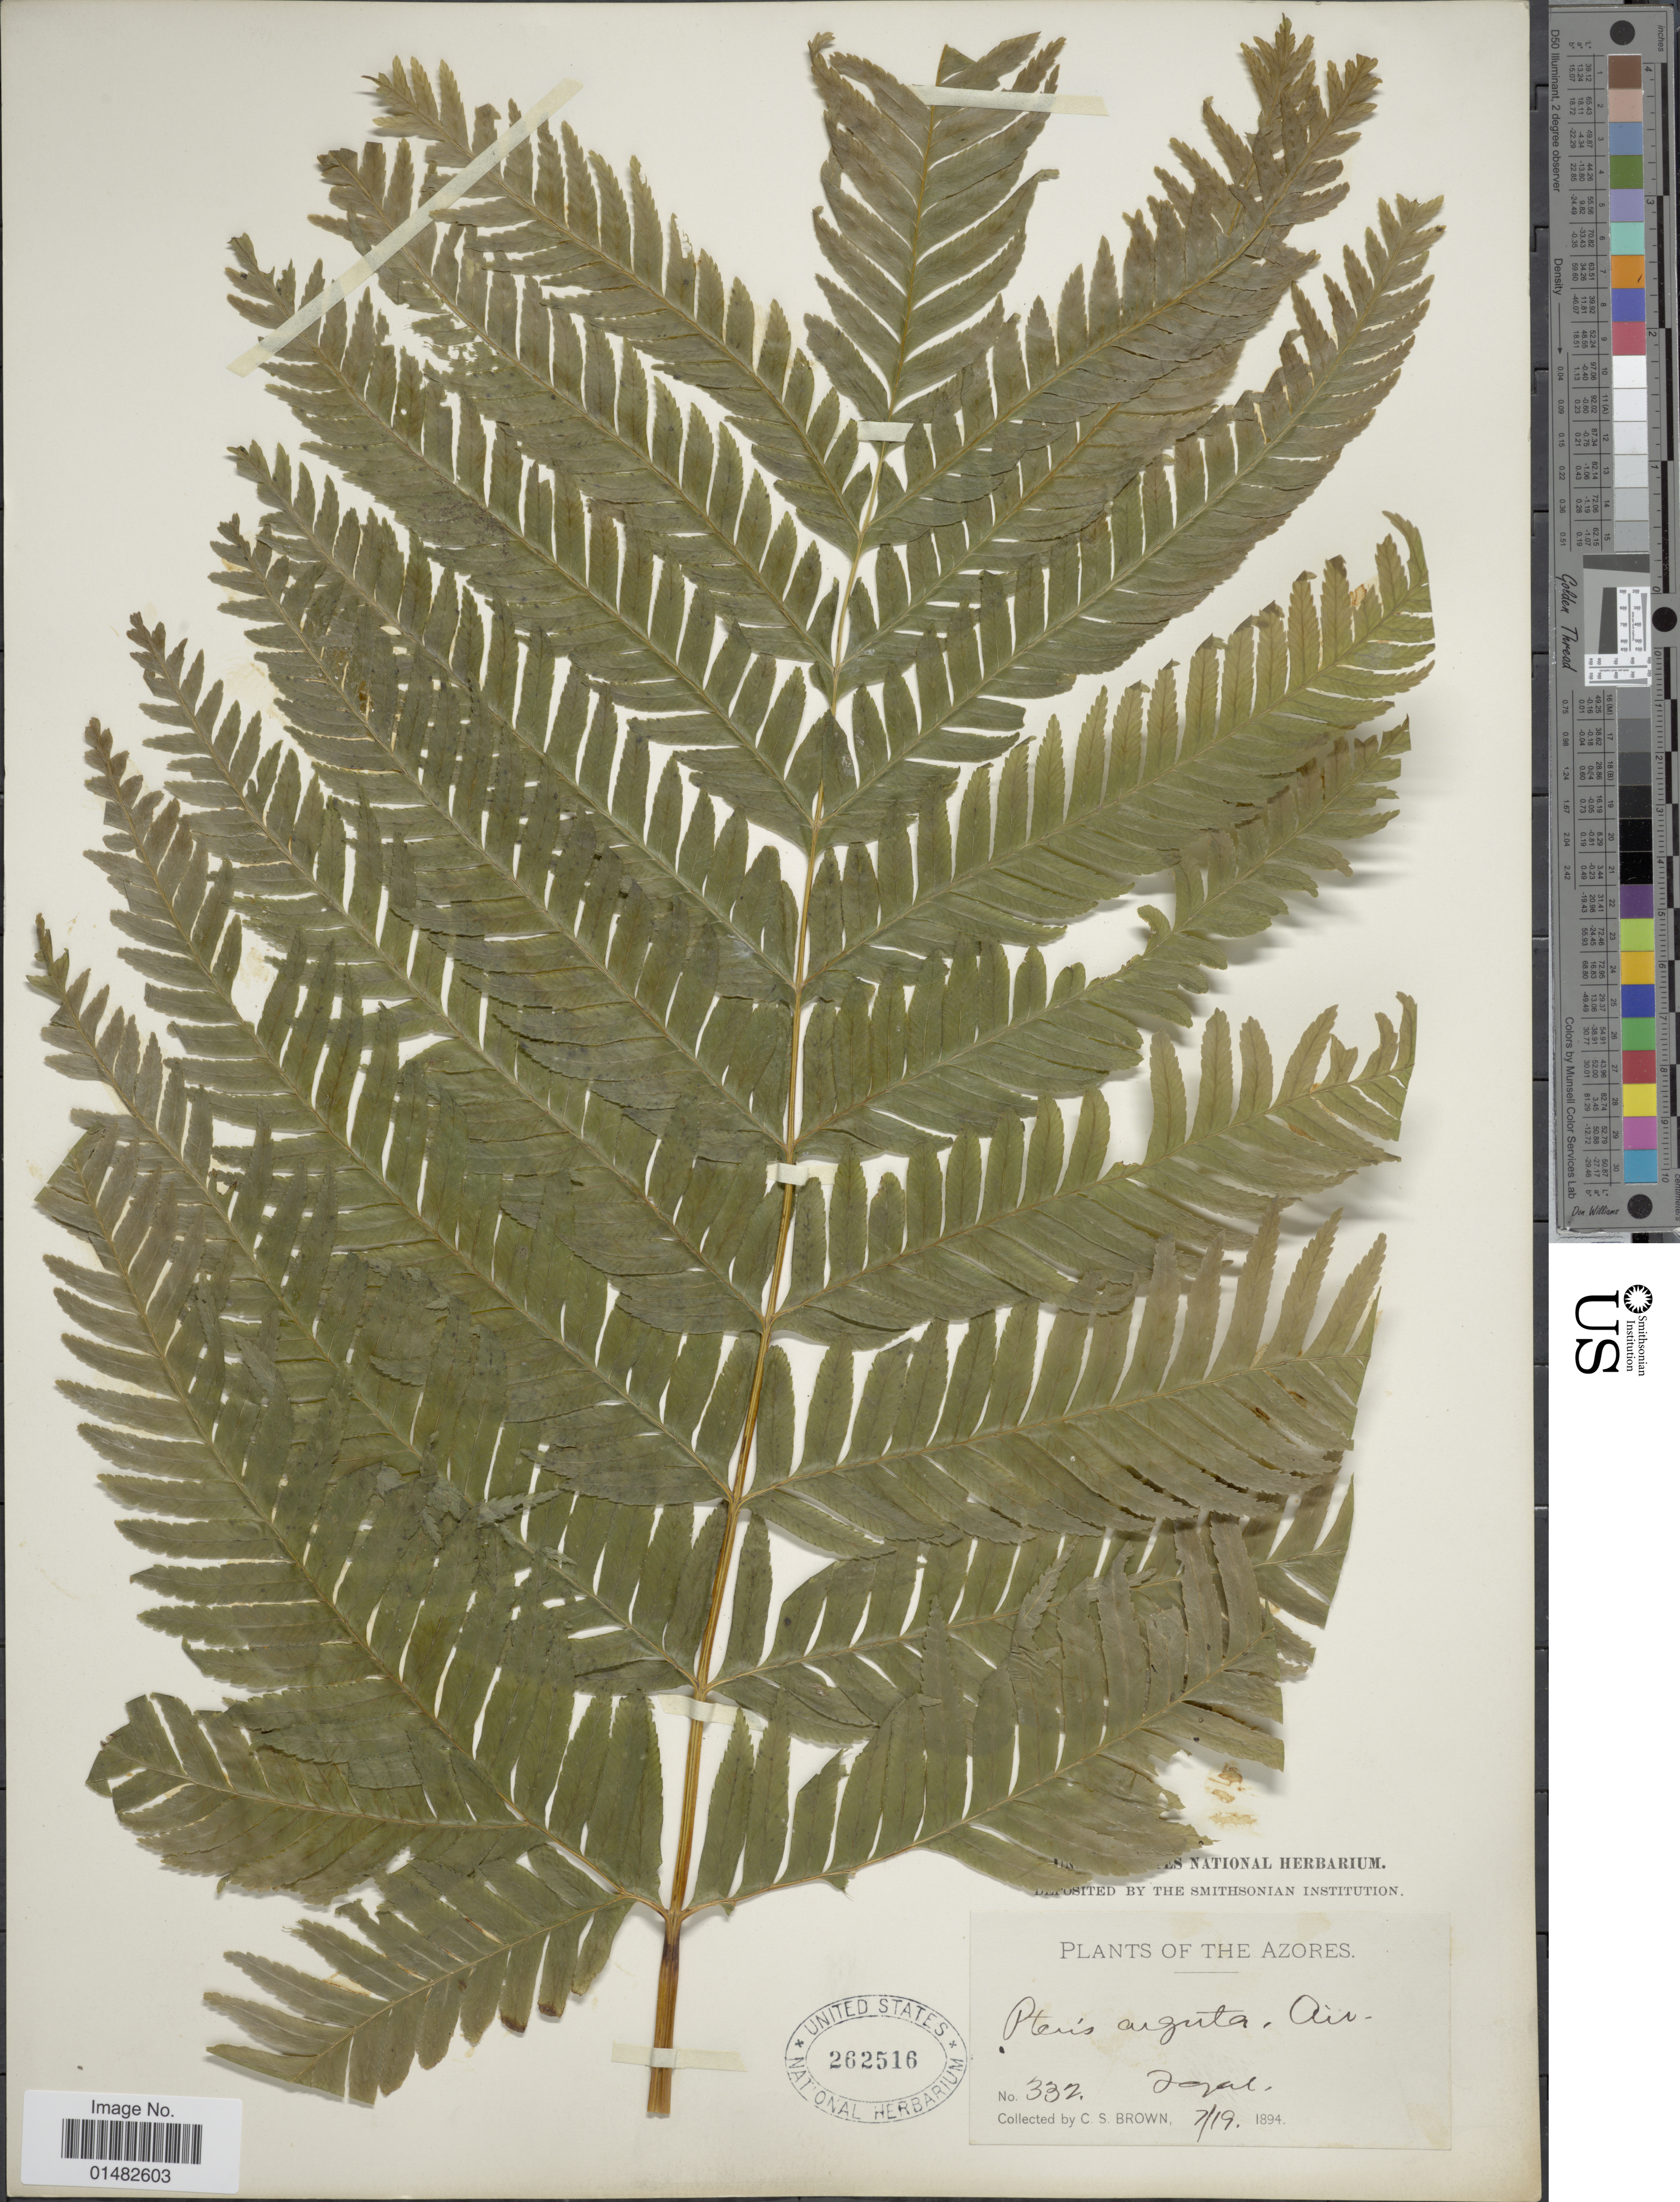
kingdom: Plantae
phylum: Tracheophyta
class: Polypodiopsida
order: Polypodiales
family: Pteridaceae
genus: Pteris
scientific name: Pteris arguta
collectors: C. S. Brown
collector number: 332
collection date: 1894-07-19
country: Portugal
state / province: Azores (Aut. Reg.)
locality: The Azores, Jajal [interpreted]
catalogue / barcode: US 262516